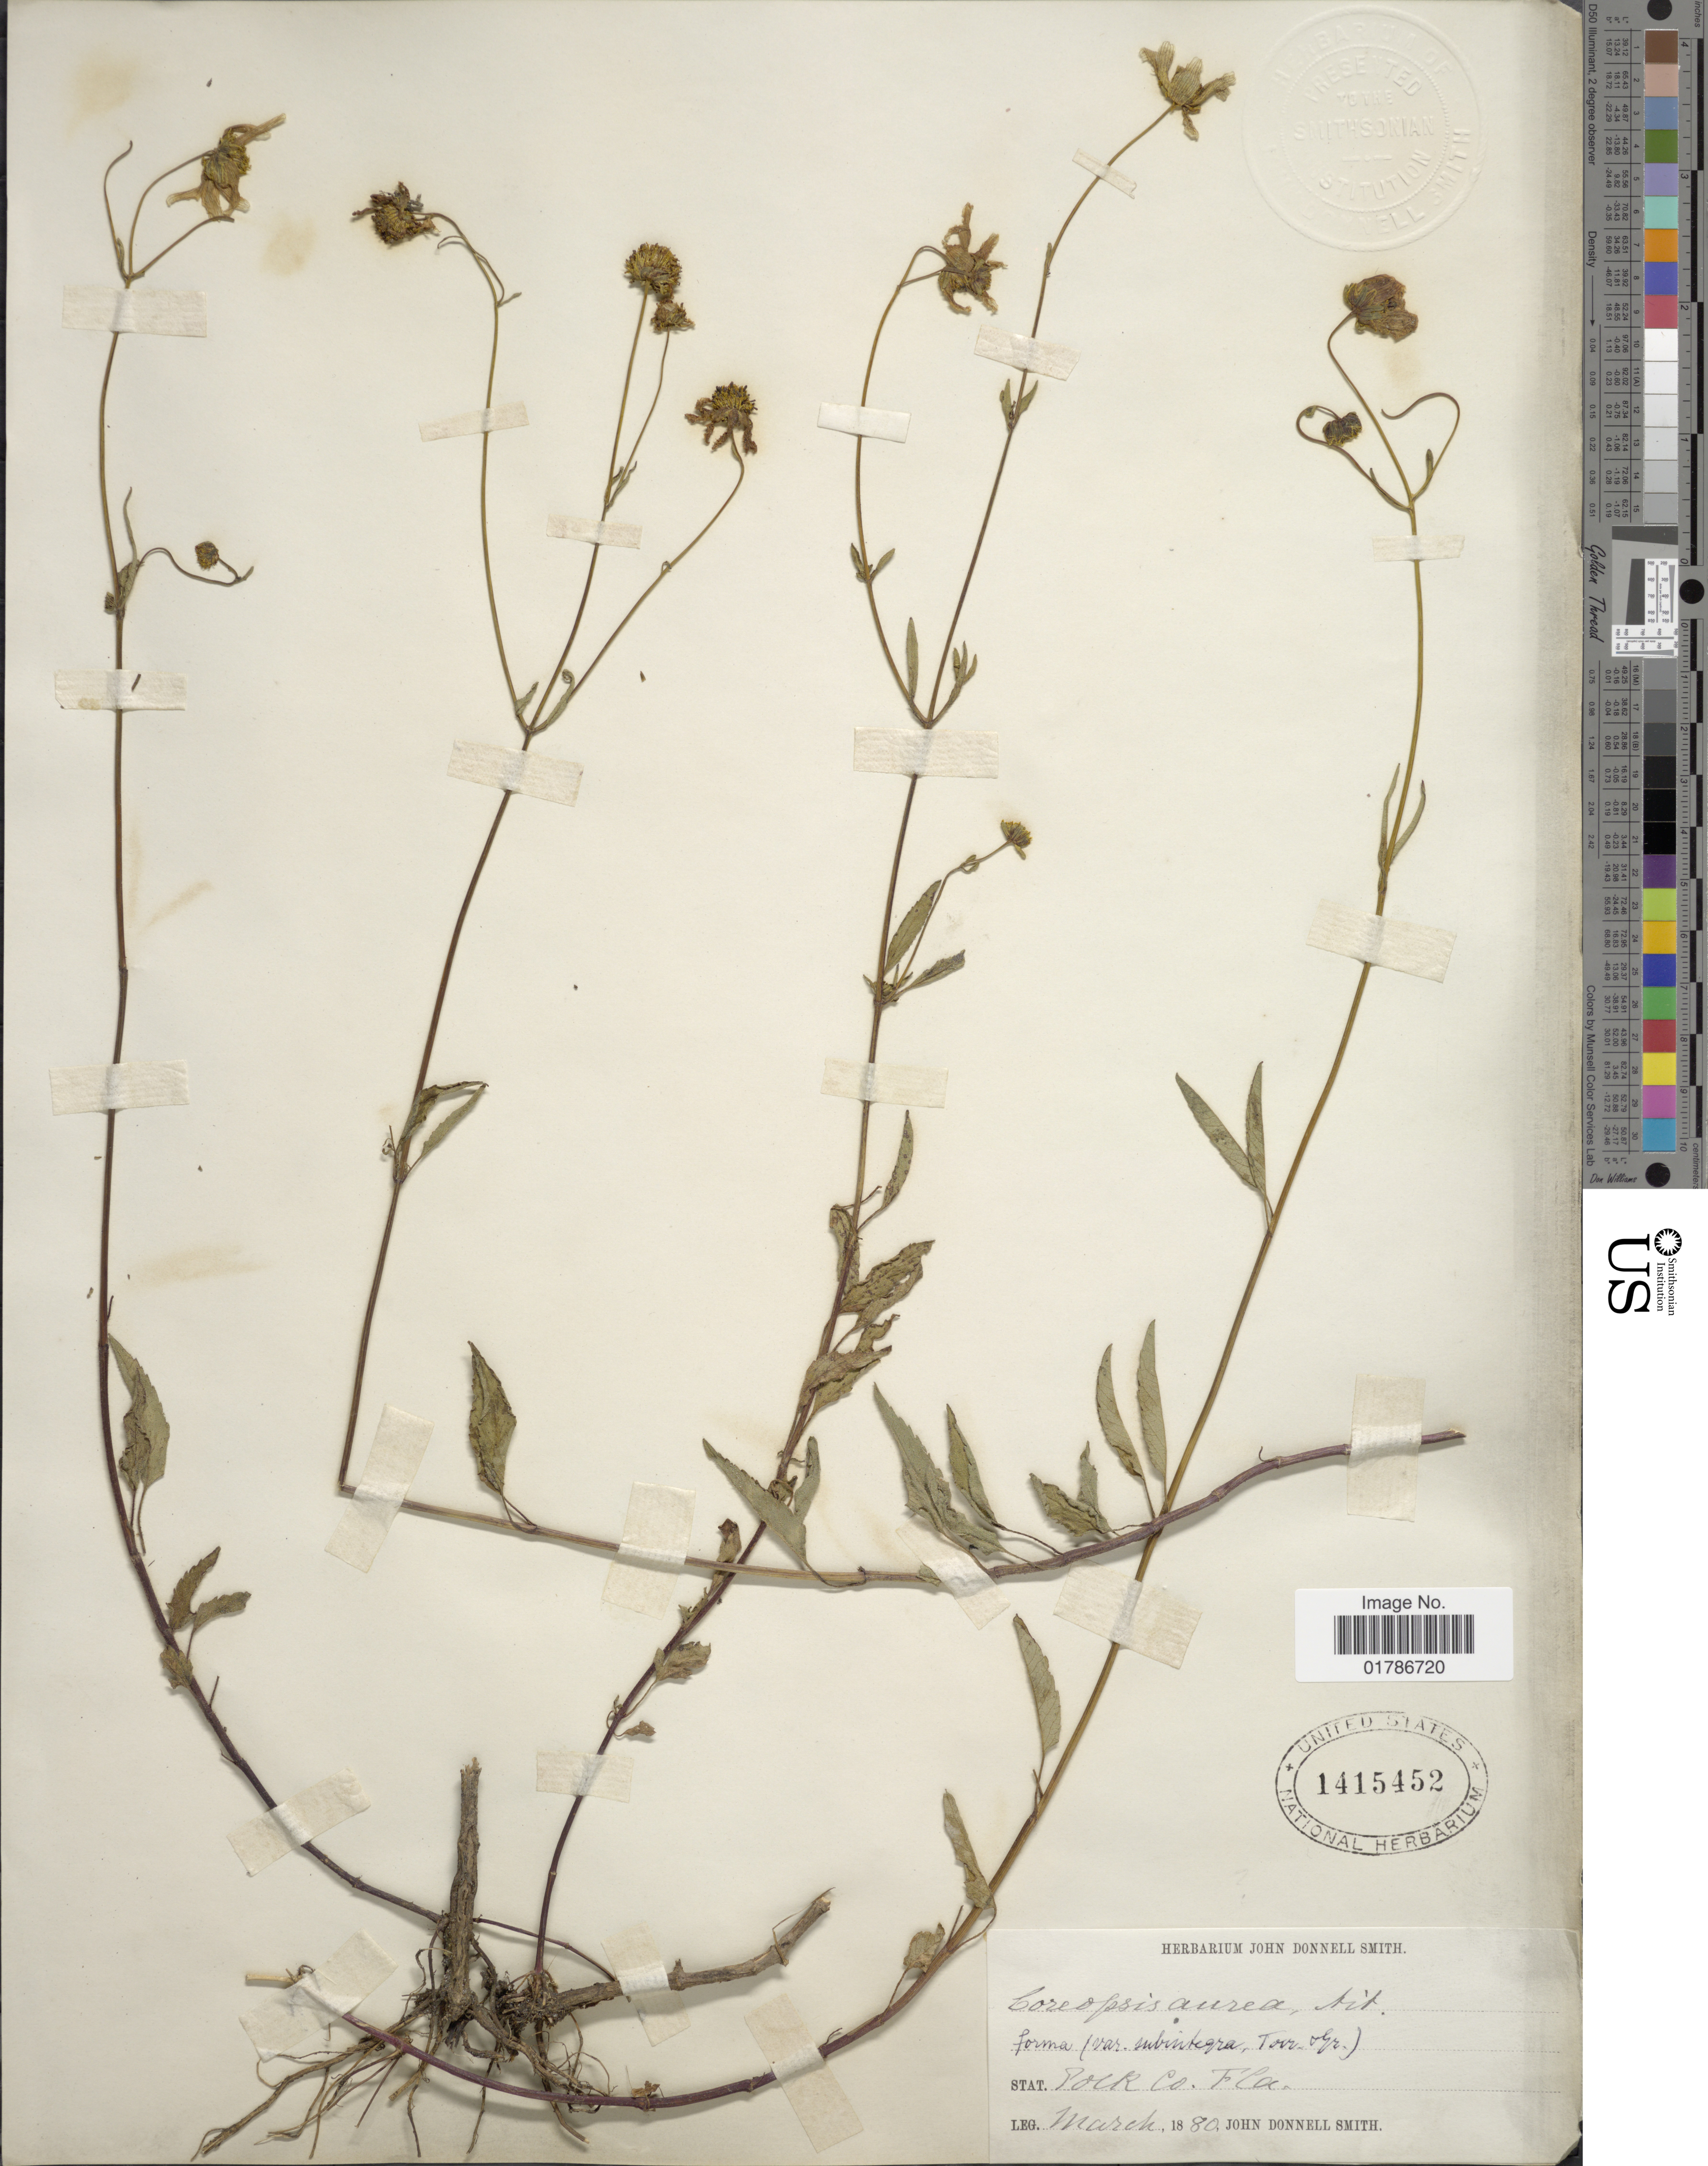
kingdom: Plantae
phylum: Tracheophyta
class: Magnoliopsida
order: Asterales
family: Asteraceae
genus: Bidens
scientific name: Bidens mitis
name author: (Michx.) Sherff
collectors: J. Donnell Smith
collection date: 1880-03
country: United States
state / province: Florida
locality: Pock Co.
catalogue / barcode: US 1415452